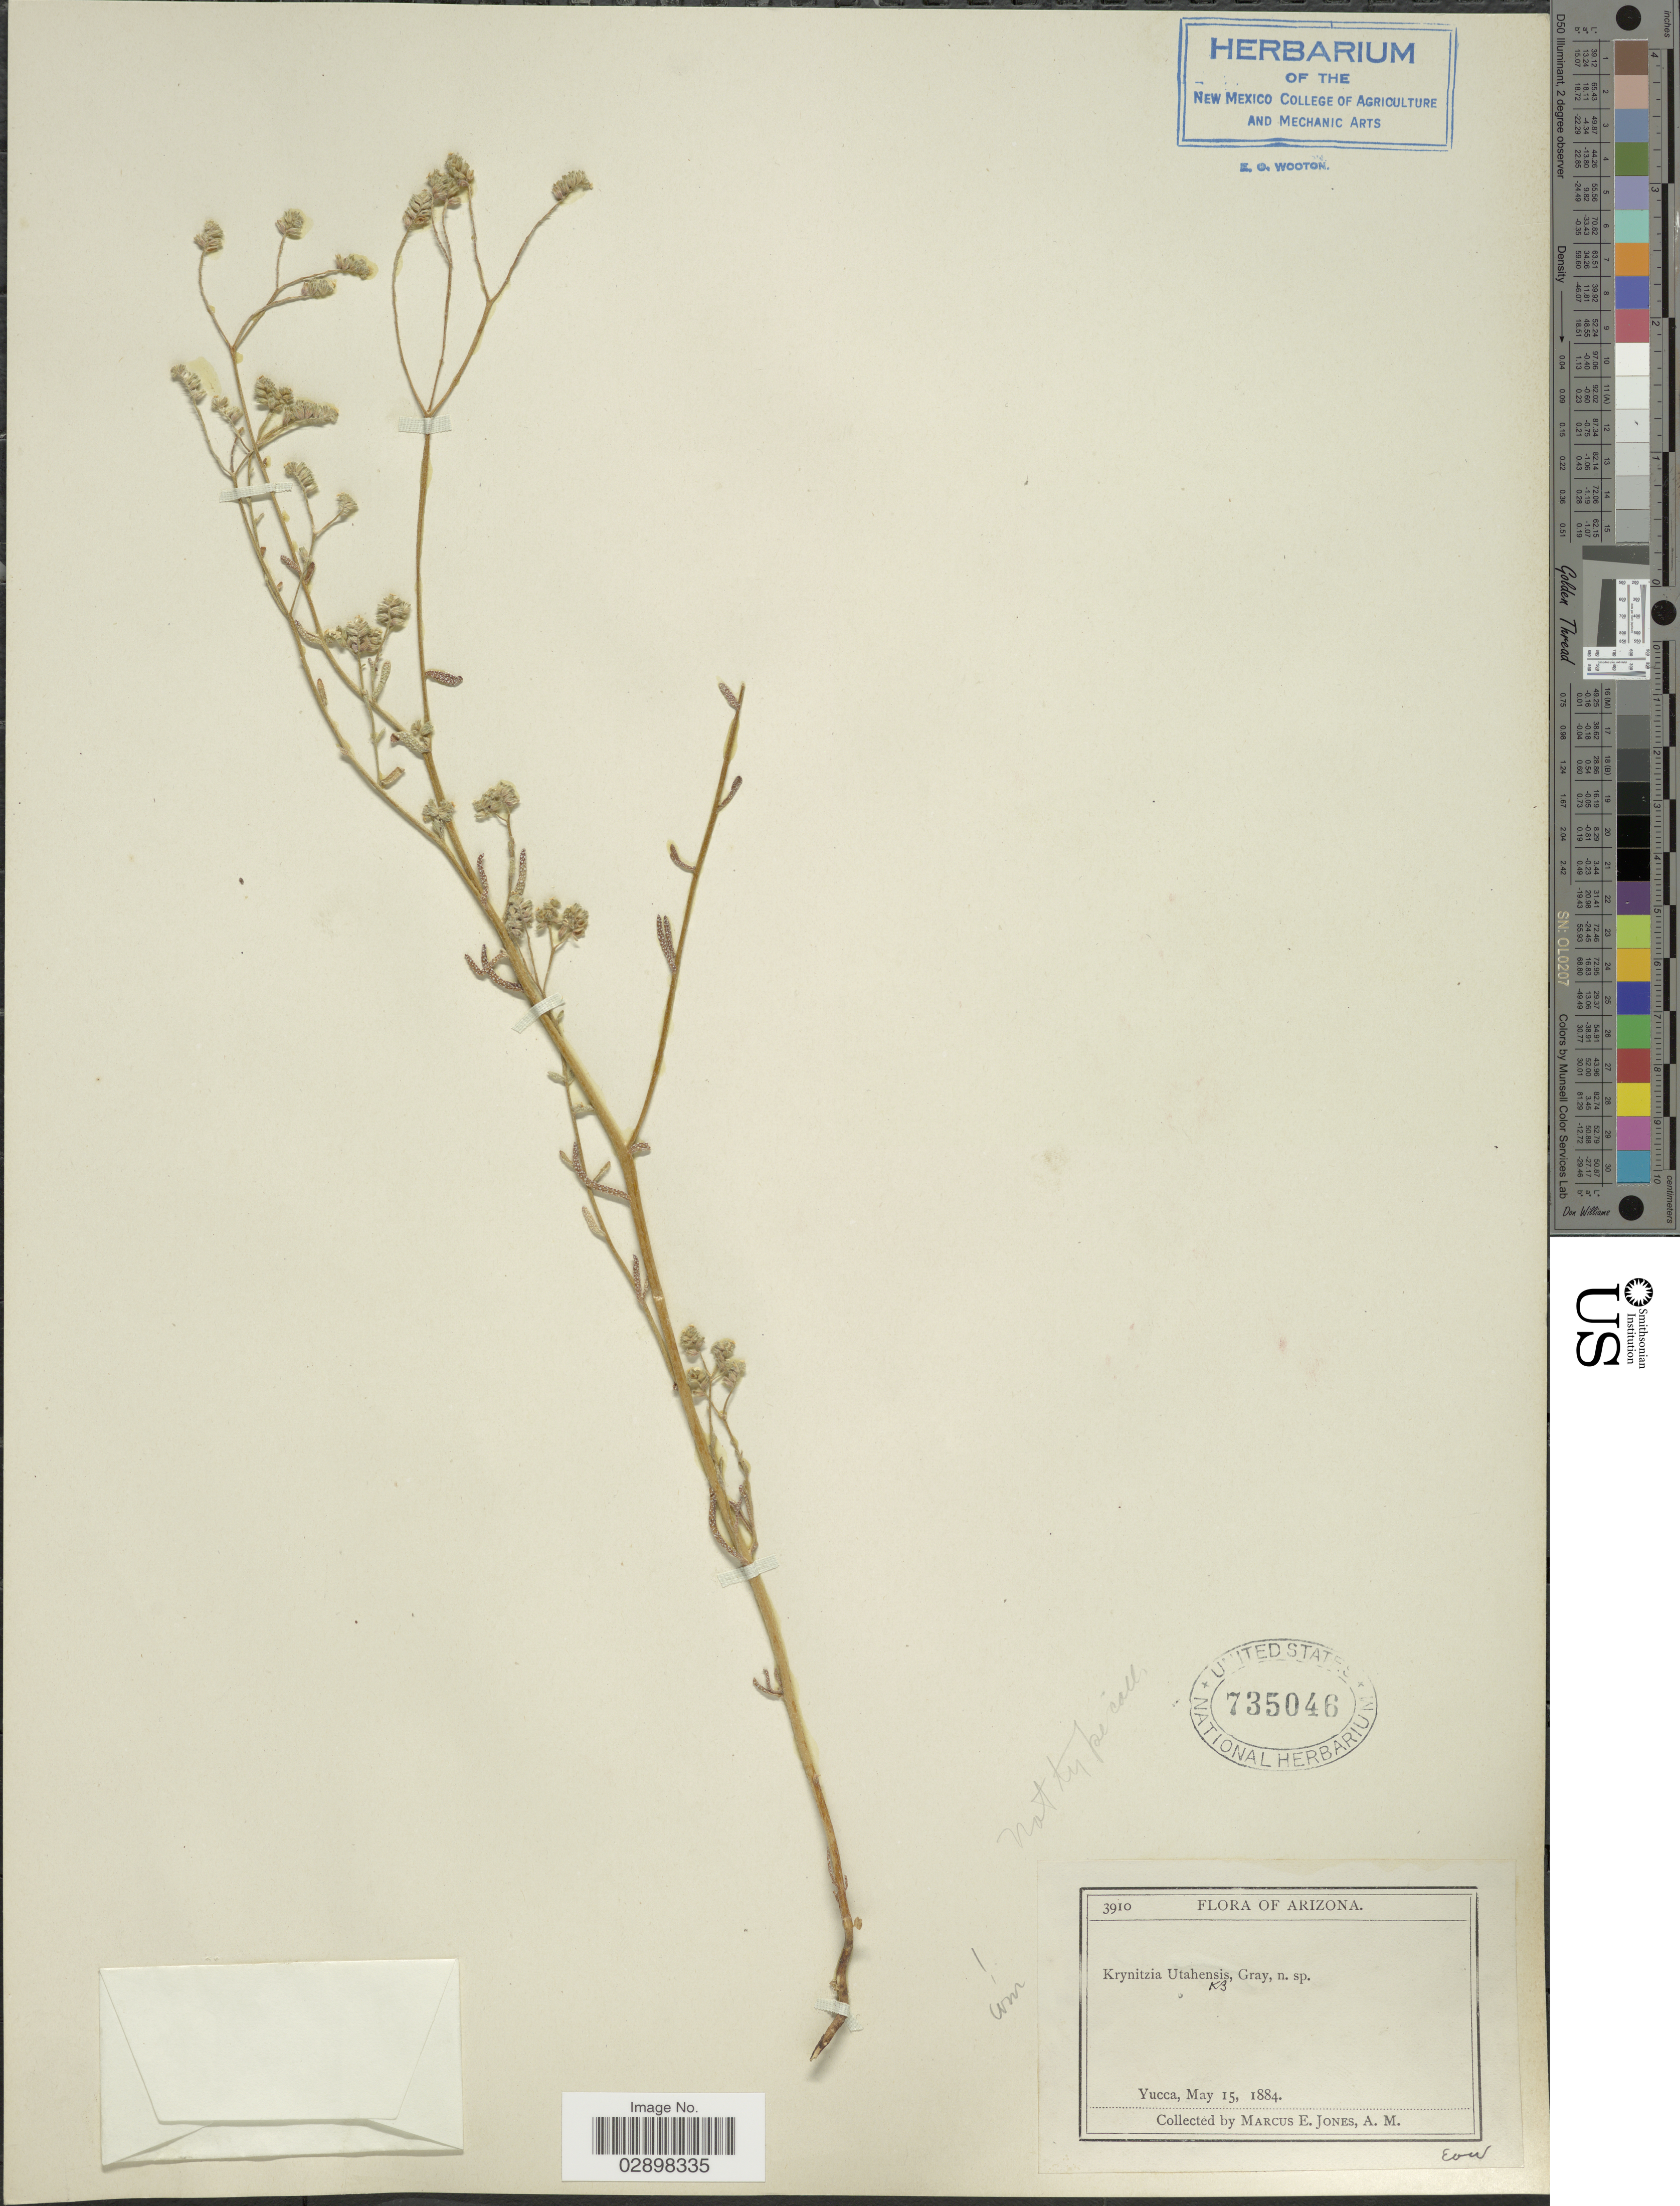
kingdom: Plantae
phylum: Tracheophyta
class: Magnoliopsida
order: Boraginales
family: Boraginaceae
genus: Cryptantha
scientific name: Cryptantha utahensis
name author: (A. Gray) Greene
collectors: M. E. Jones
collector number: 3910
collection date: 1884-05-15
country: United States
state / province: Arizona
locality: Yucca.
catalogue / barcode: US 735046